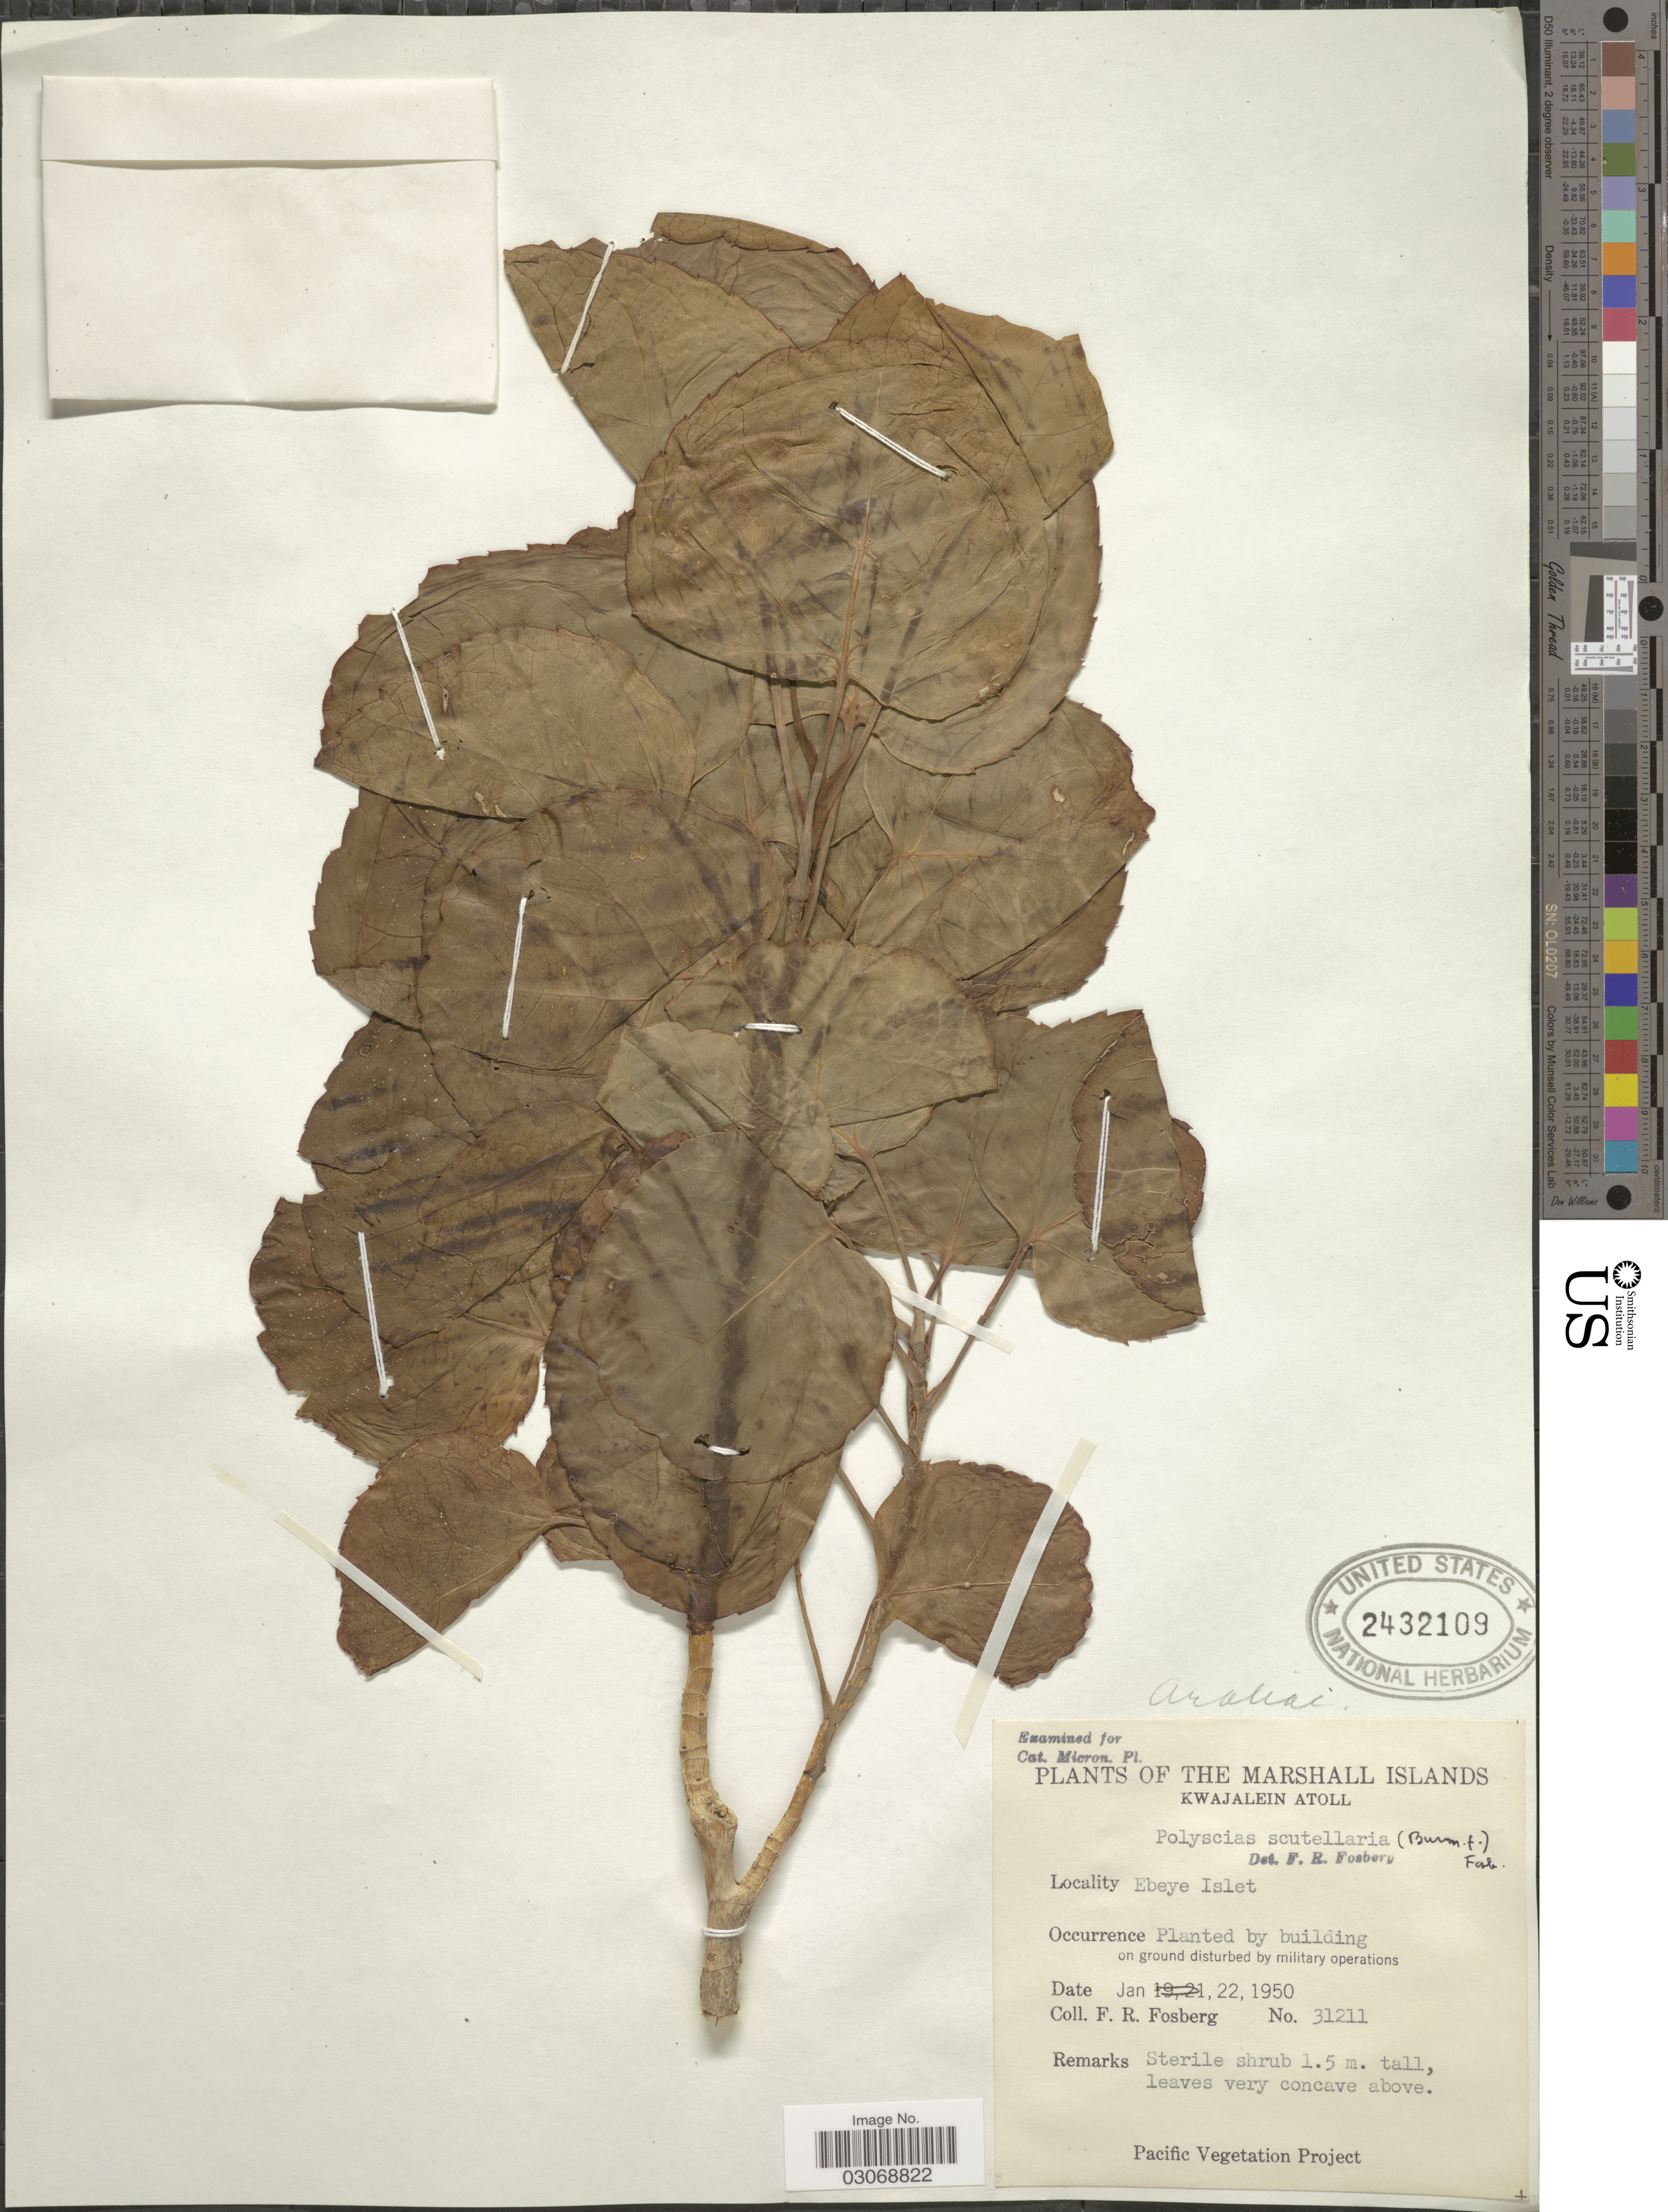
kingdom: Plantae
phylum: Tracheophyta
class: Magnoliopsida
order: Apiales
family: Araliaceae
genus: Polyscias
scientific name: Polyscias scutellaria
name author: (Burm. f.) Fosberg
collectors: F. R. Fosberg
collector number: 31211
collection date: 1950-01-22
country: Marshall Islands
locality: The Marshall Islands. Kwajalein Atoll. Ebeye Islet. By building on ground disturbed by military operations.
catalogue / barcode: US 2432109